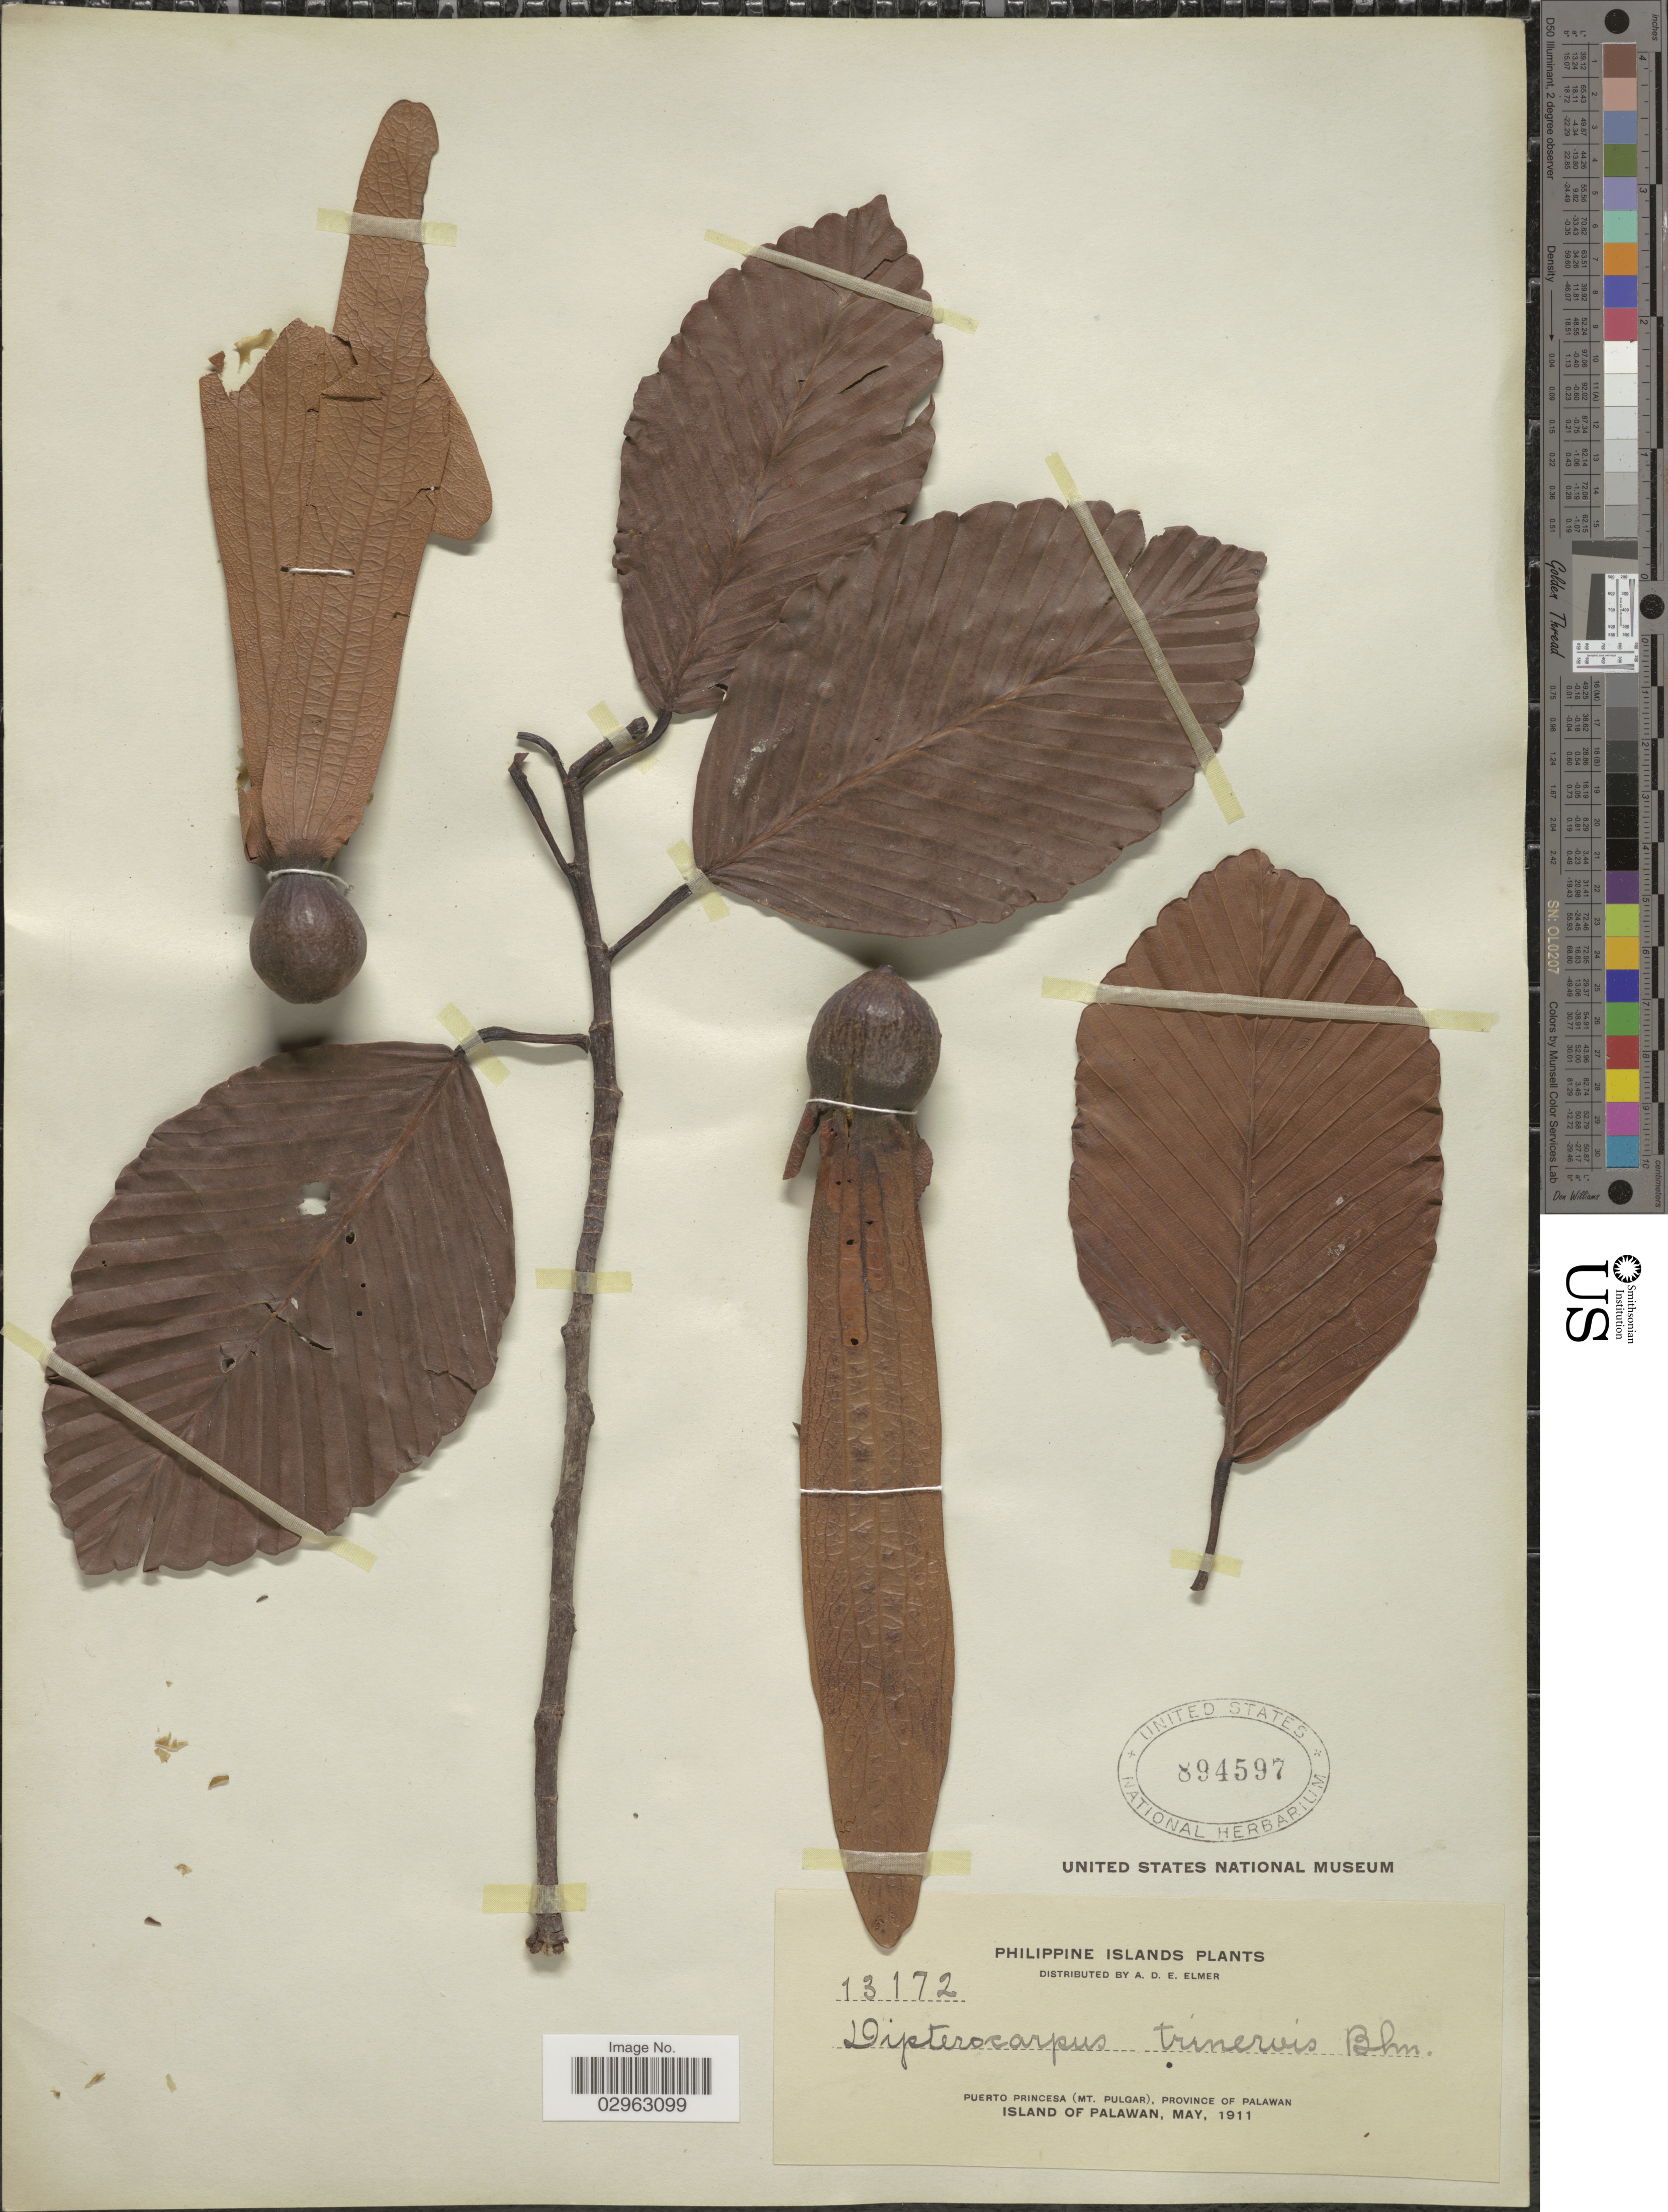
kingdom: Plantae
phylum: Tracheophyta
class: Magnoliopsida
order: Malvales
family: Dipterocarpaceae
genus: Dipterocarpus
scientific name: Dipterocarpus trinervis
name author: Blume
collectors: A. D. E. Elmer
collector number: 13172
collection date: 1911-05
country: Philippines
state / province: Mimaropa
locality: Puerto Princesa (Mt. Pulgar), Province of Palawan. Island of Palawan.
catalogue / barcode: US 874597